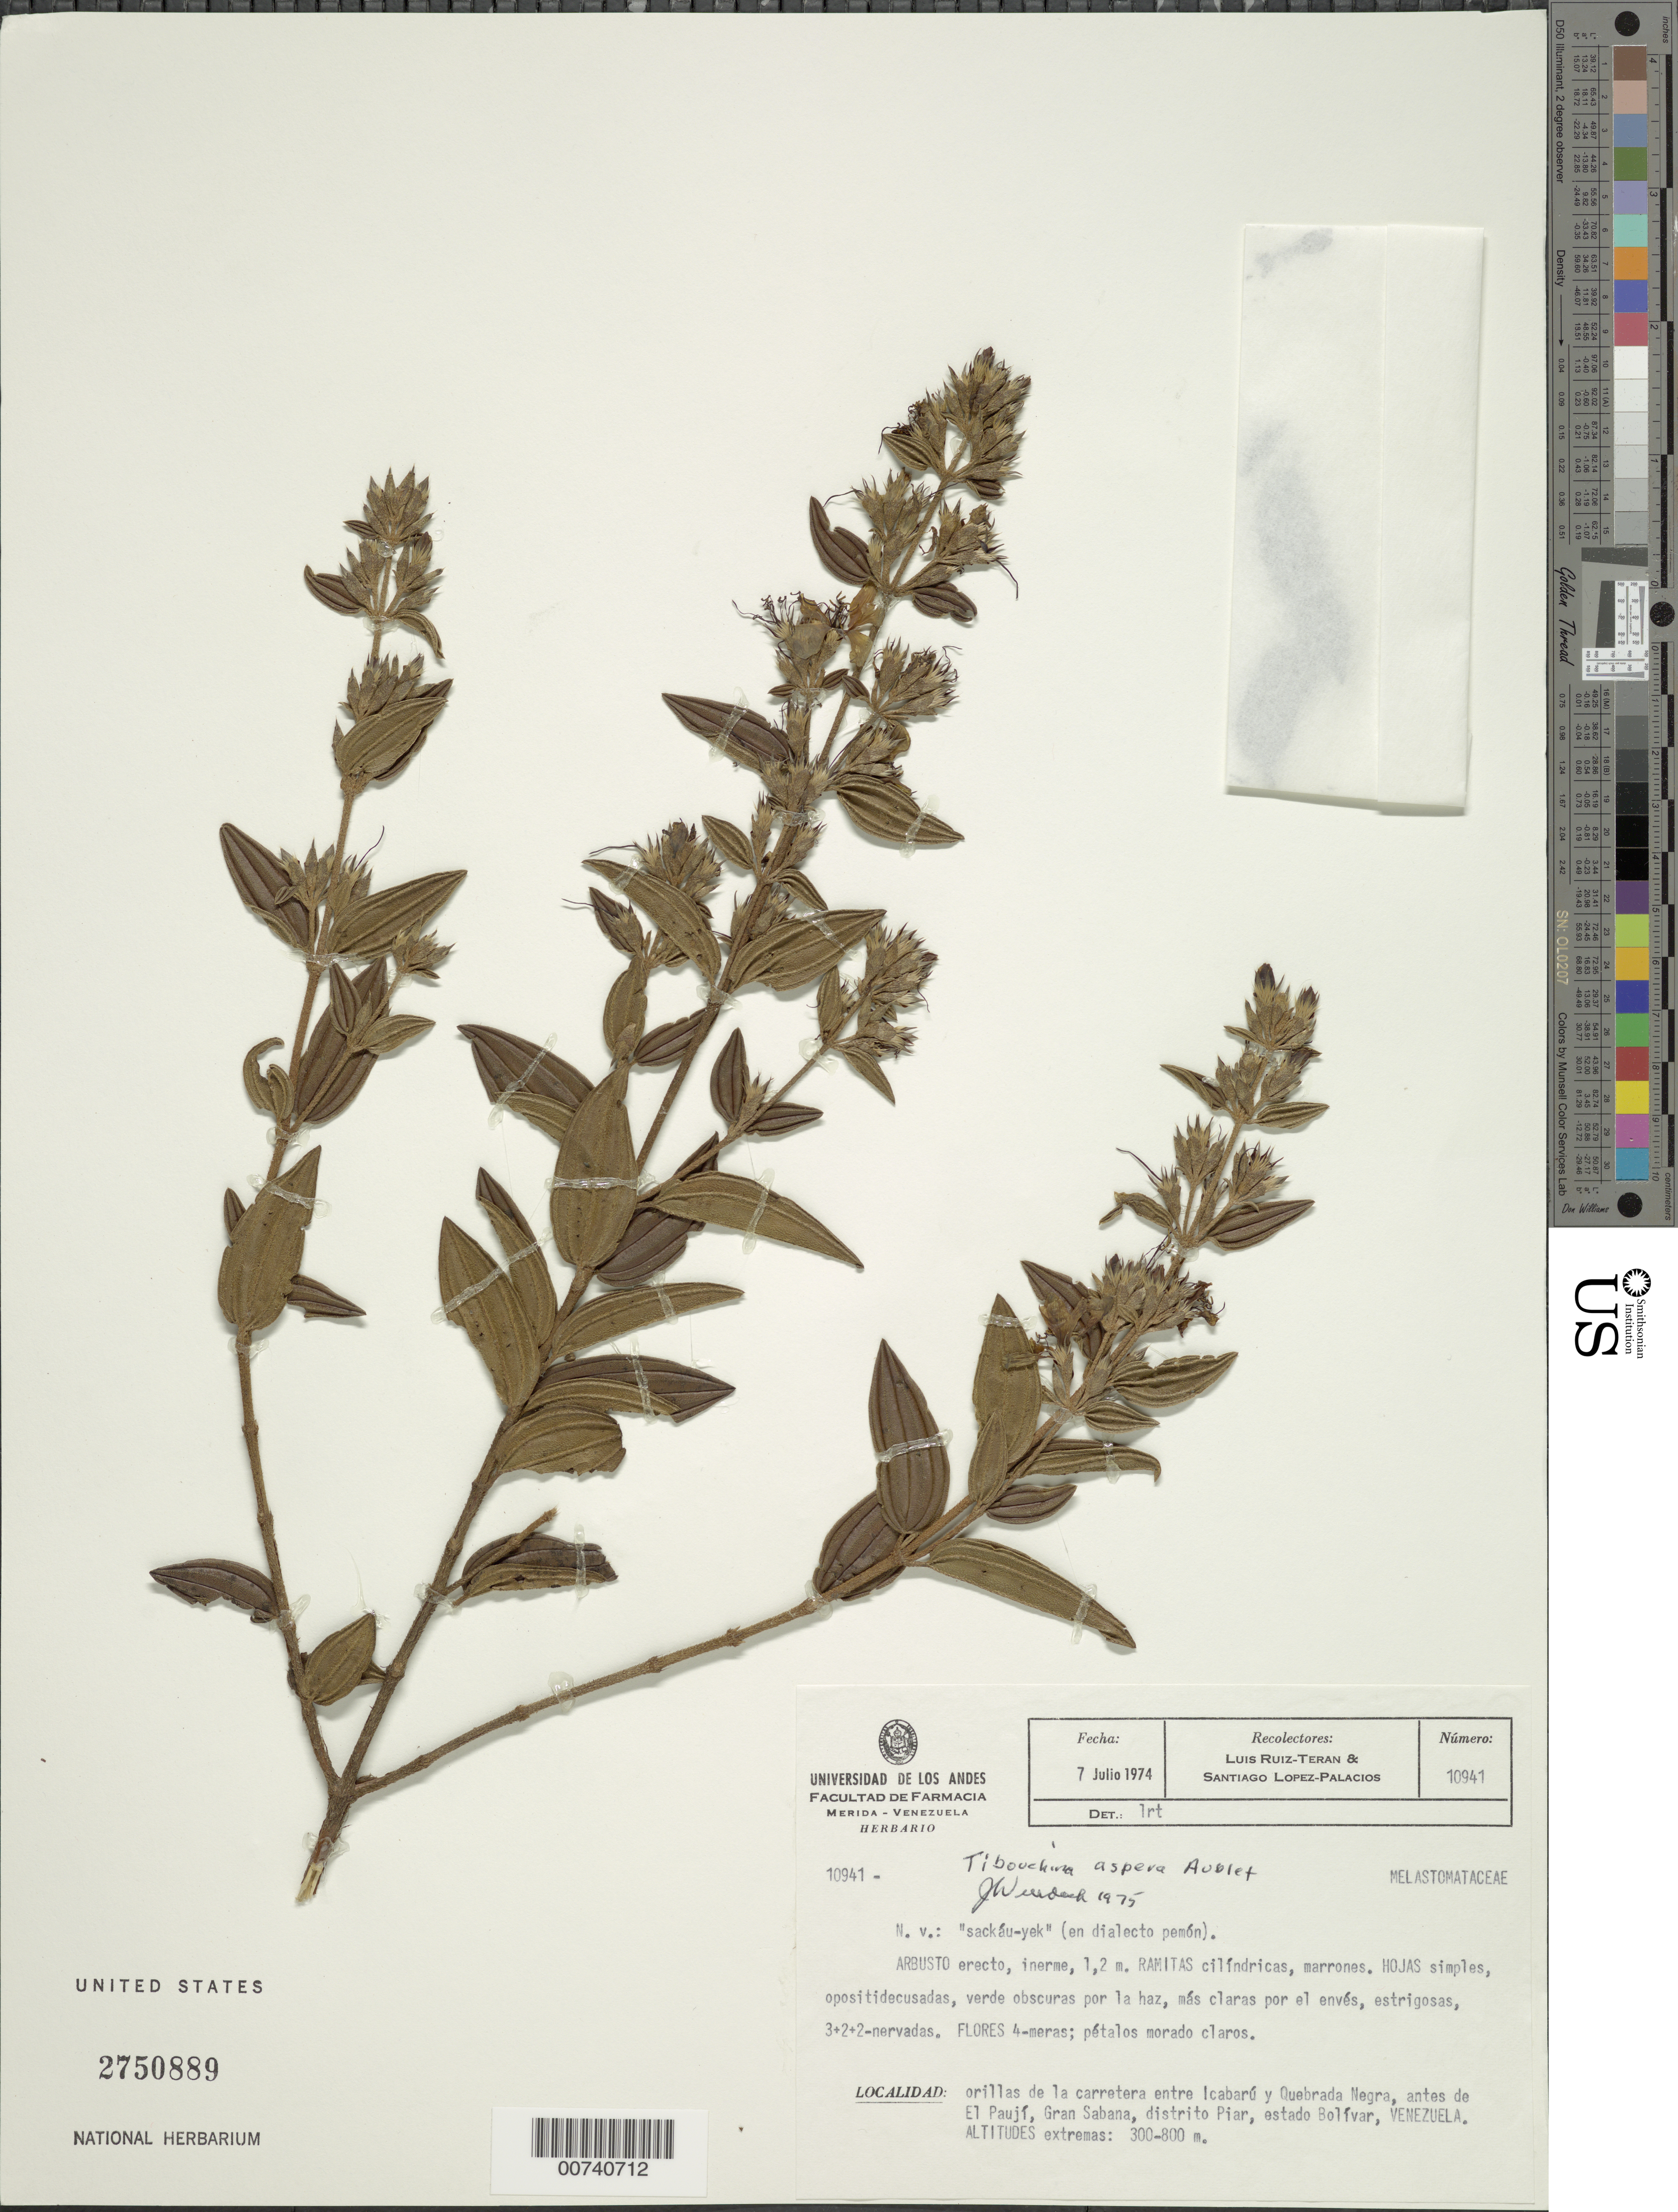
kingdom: Plantae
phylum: Tracheophyta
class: Magnoliopsida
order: Myrtales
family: Melastomataceae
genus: Tibouchina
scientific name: Tibouchina aspera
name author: Aubl.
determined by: Wurdack, John J., (US), US (UNITED STATES)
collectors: L. E. Ruíz-Terán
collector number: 10941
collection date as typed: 7-Jul-74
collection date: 1974-07-07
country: Venezuela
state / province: Bolívar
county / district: Piar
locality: Icabarú to Quebrada Negra road, El Paují, Gran Sabana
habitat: Along road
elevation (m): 300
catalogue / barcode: US 2750889